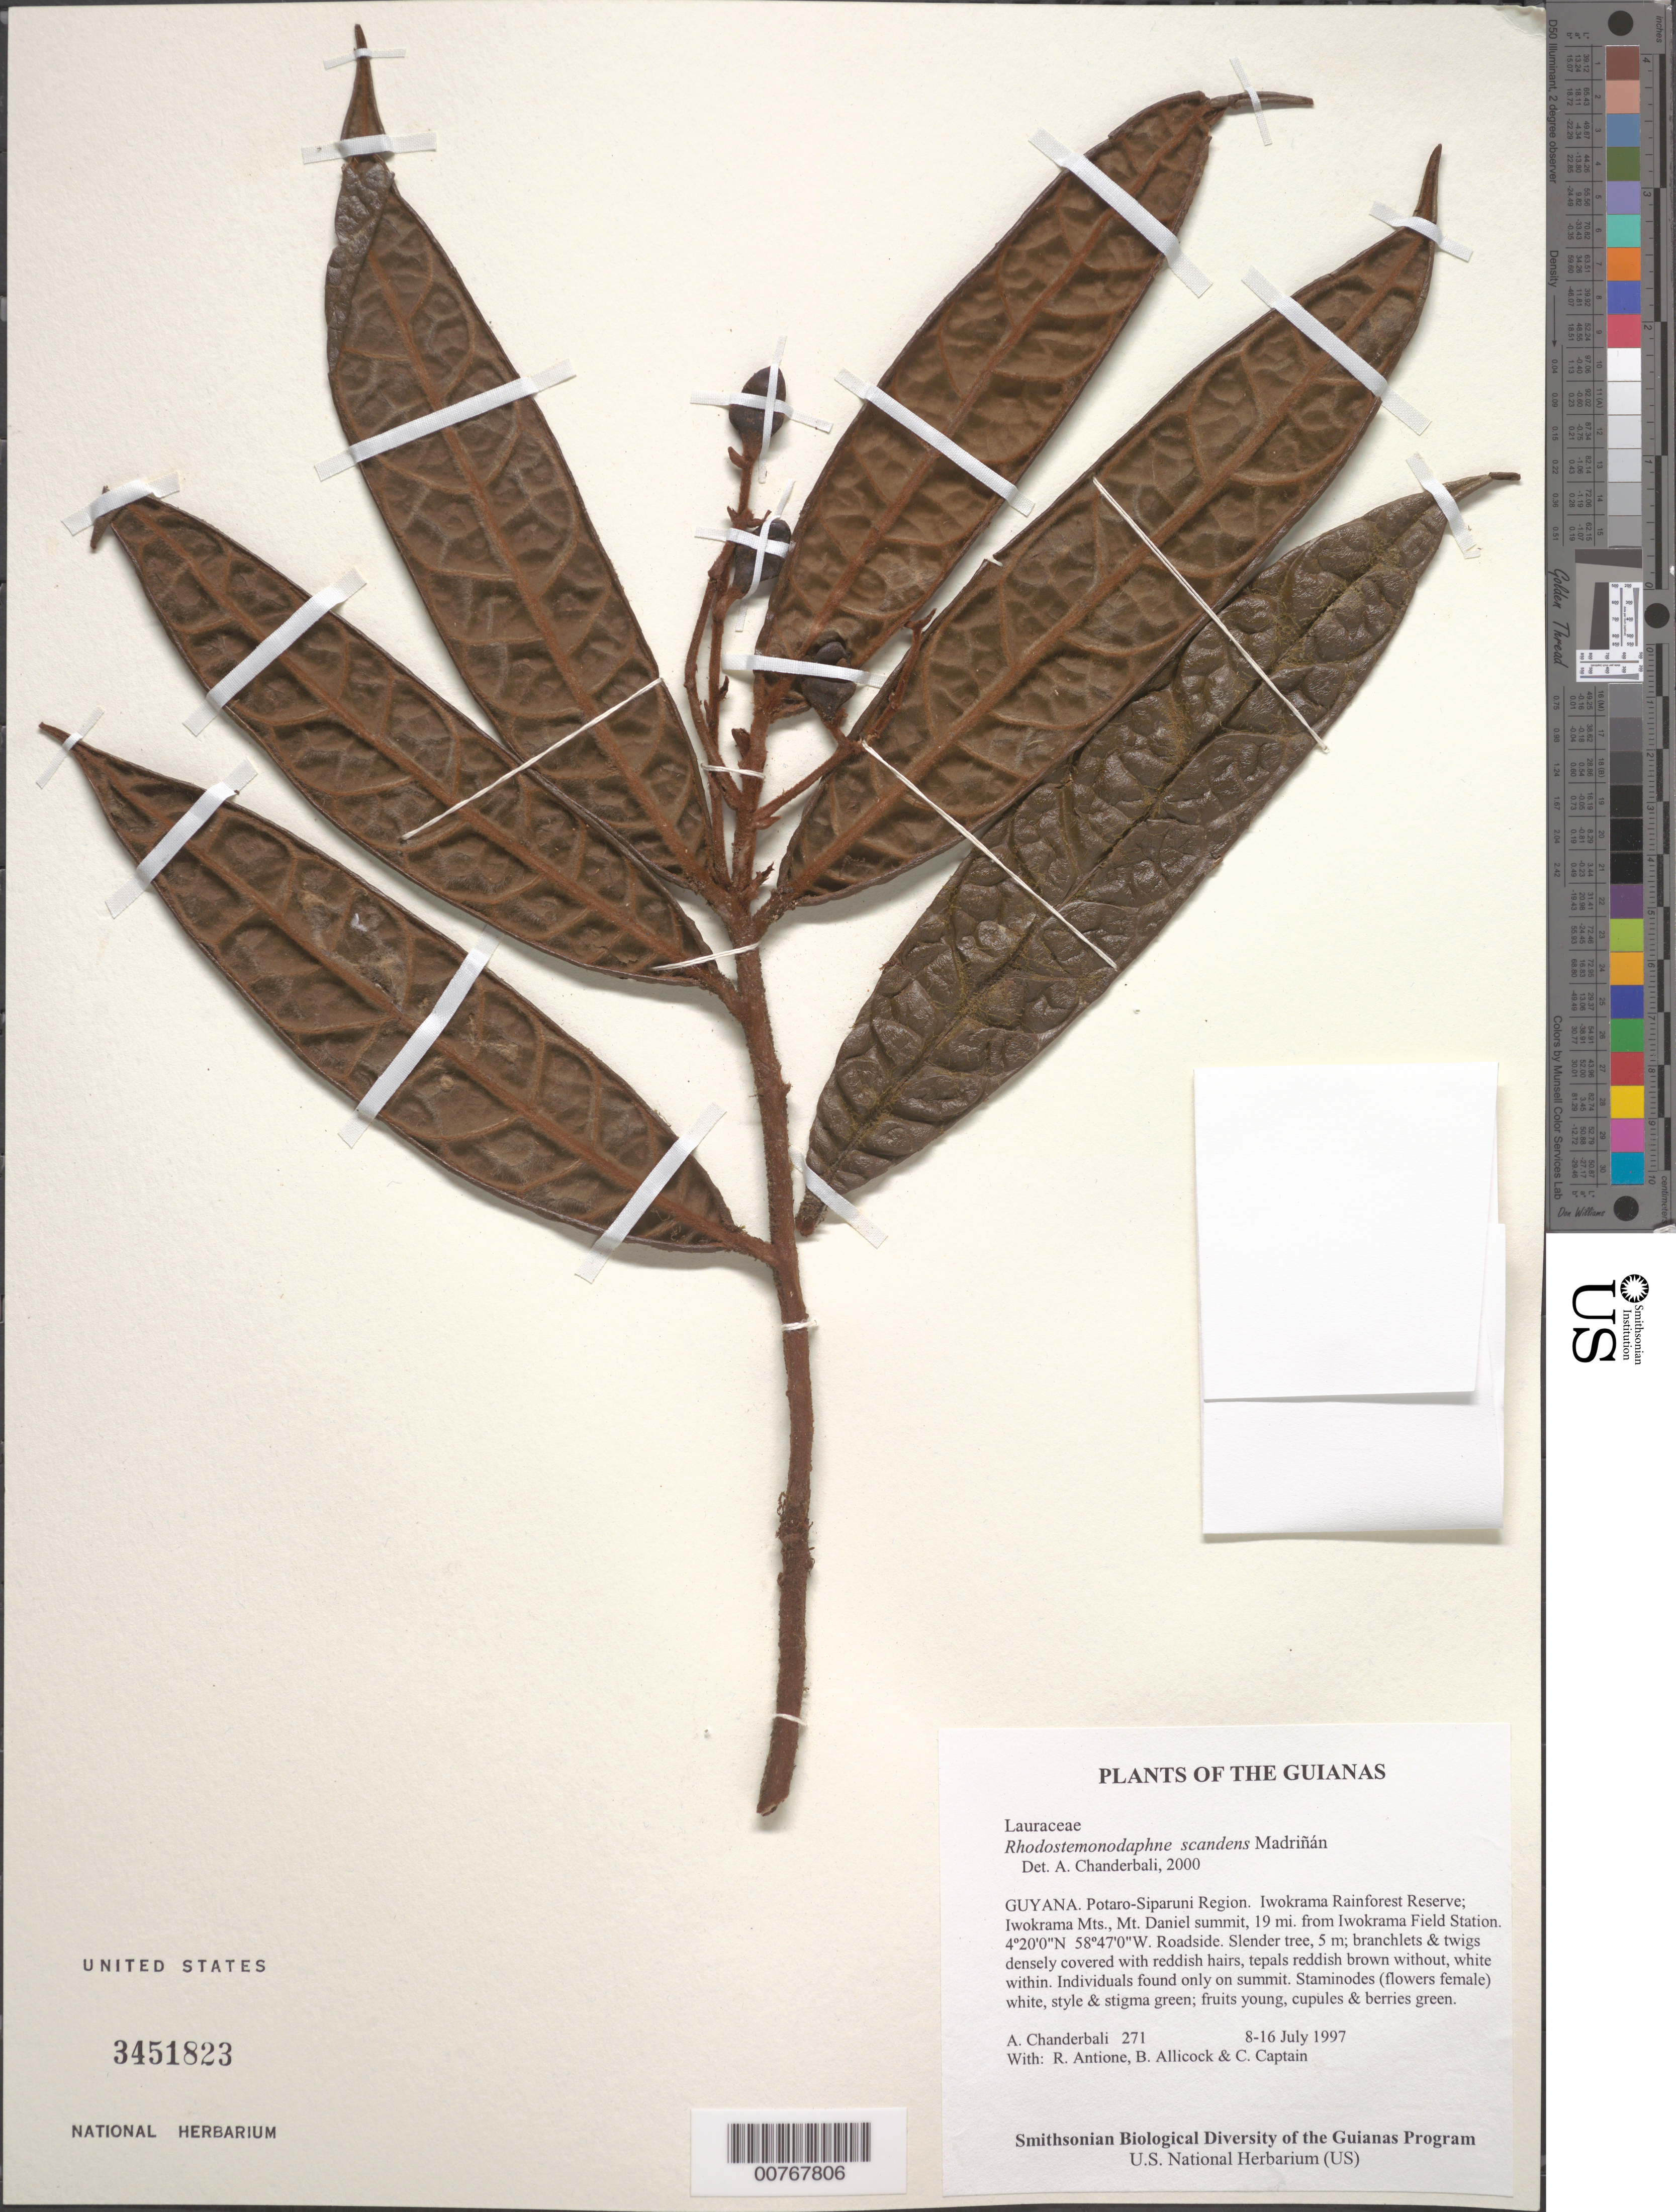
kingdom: Plantae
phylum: Tracheophyta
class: Magnoliopsida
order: Laurales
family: Lauraceae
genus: Rhodostemonodaphne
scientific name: Rhodostemonodaphne scandens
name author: Madriñán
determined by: Chanderbali, Andre Shashi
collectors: A. S. Chanderbali, R. Antione, B. Allicock & C. Captain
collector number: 271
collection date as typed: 8-16 July 1997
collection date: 1997-07-08/1997-07-16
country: Guyana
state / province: Potaro-Siparuni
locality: Iwokrama Rainforest Reserve; Iwokrama Mts., Mt. Daniel summit, 19 mi. from Iwokrama Field Station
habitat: Roadside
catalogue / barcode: US 3451823